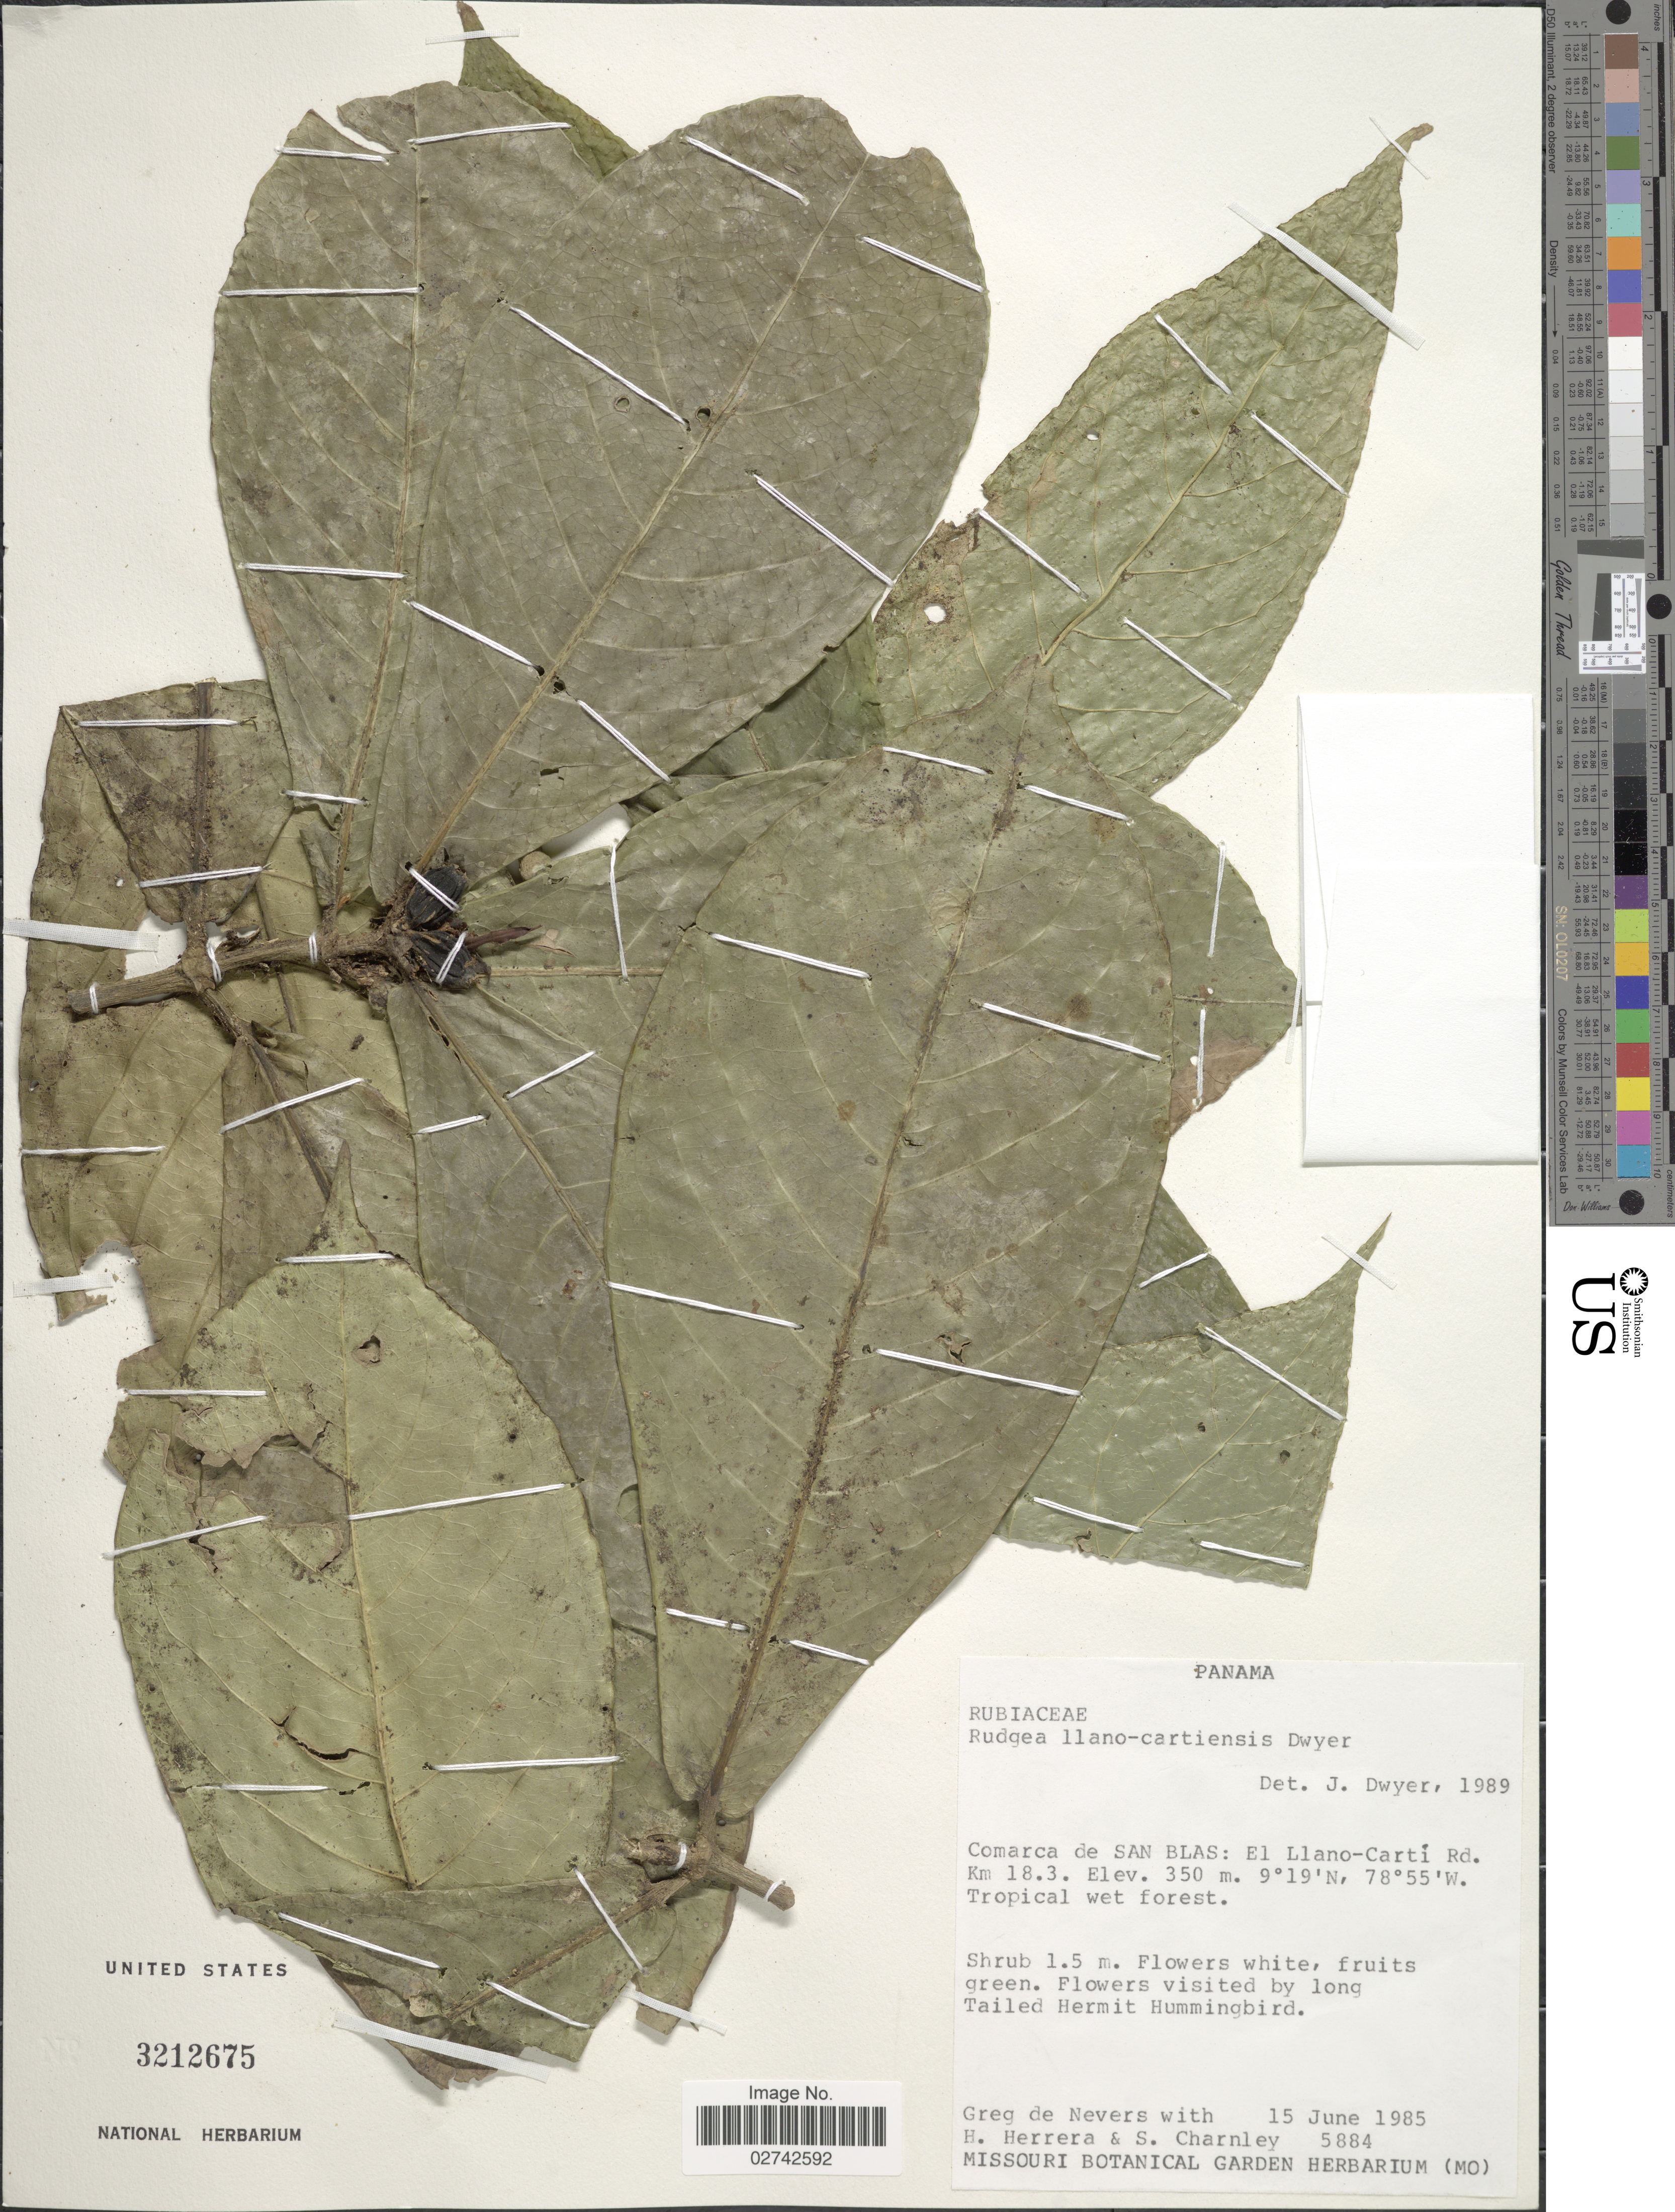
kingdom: Plantae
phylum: Tracheophyta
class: Magnoliopsida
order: Gentianales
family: Rubiaceae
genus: Rudgea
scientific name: Rudgea llano-cartiensis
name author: Dwyer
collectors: G. C. de Nevers, H. Herrera & S. Charnley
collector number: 5884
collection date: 1985-06-15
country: Panama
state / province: Kuna Yala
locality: Comarca de San Blas: El Llano-Carti Rd., Km 18.3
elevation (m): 350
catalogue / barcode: US 3212675